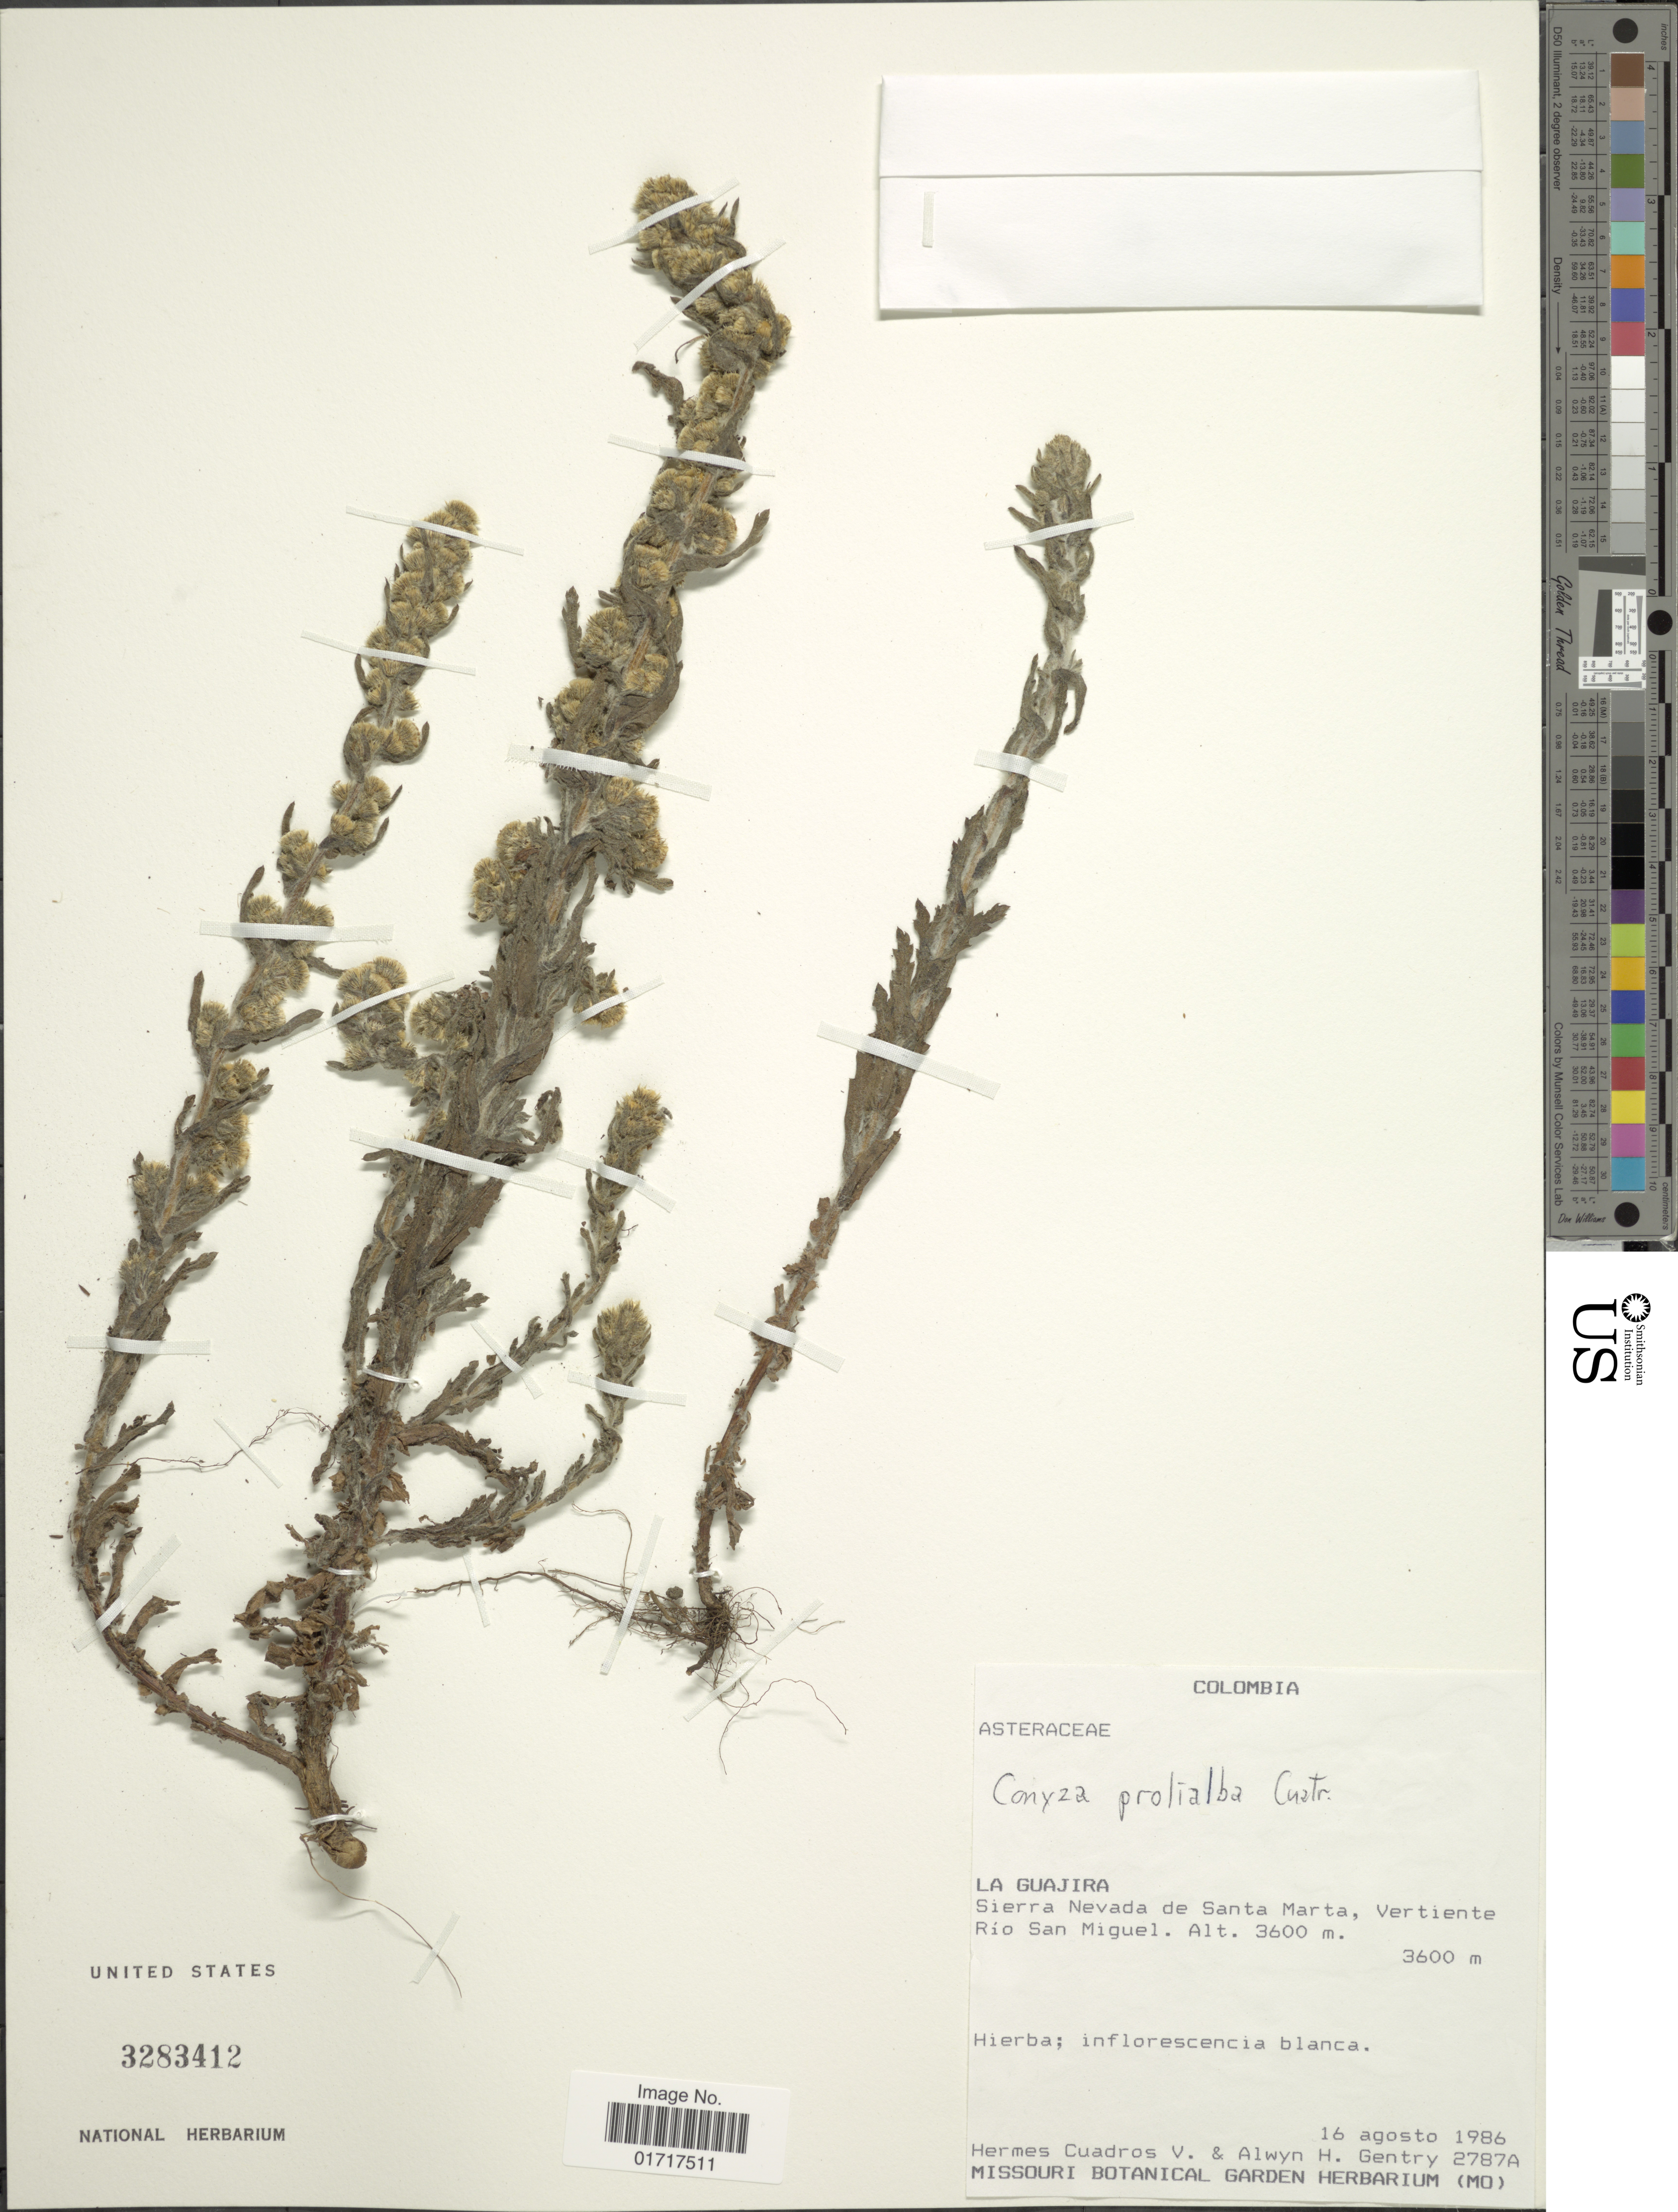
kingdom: Plantae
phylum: Tracheophyta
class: Magnoliopsida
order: Asterales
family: Asteraceae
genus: Conyza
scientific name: Conyza prolialba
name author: Cuatrec.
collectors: H. Cuadros & A. H. Gentry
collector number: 2787A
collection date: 1986-08-16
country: Colombia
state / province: La Guajira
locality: La Guajira, Sierra Nevada de Santa Marta, Vertiente Rio San Miguel.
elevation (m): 3600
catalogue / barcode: US 3283412